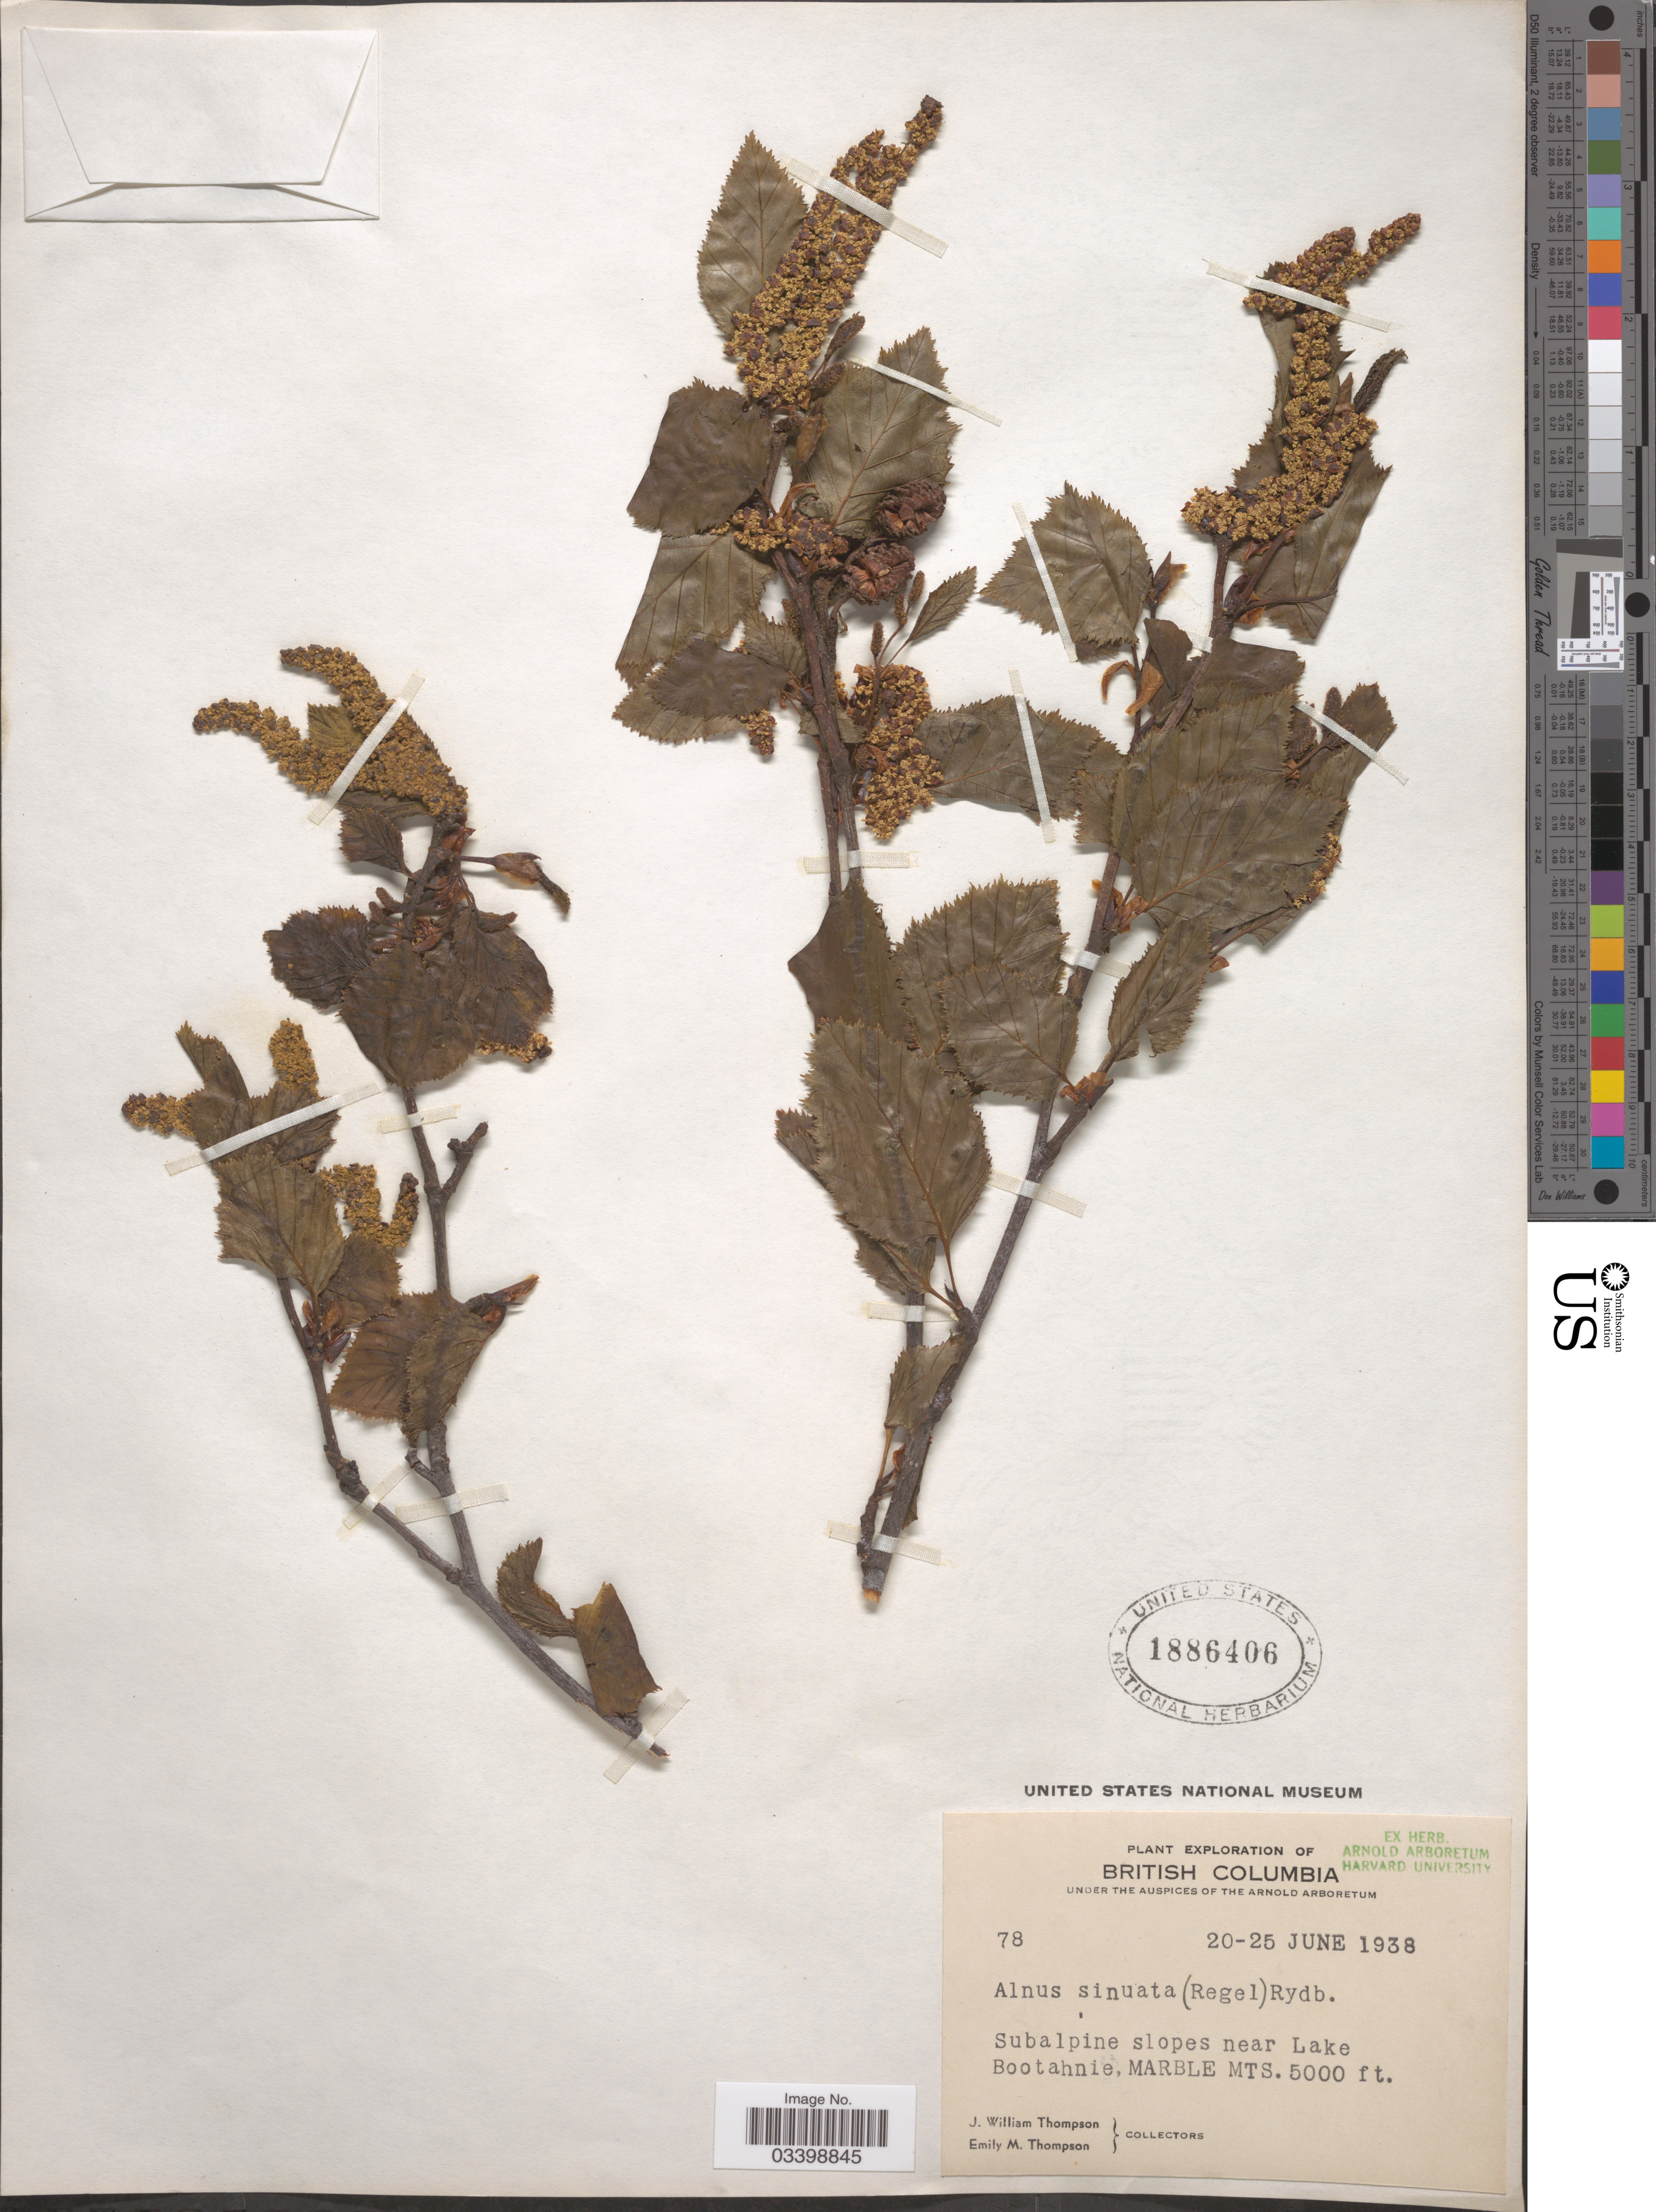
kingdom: Plantae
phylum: Tracheophyta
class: Magnoliopsida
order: Fagales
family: Betulaceae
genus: Alnus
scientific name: Alnus viridis subsp. sinuata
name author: Regel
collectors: J. W. Thompson & E. M. Thompson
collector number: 78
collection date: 1938-06-20/1938-06-25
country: Canada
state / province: British Columbia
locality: Subalpine slopes near Lake Bootahnie, Marble Mts.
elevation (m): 1524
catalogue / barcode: US 1886406